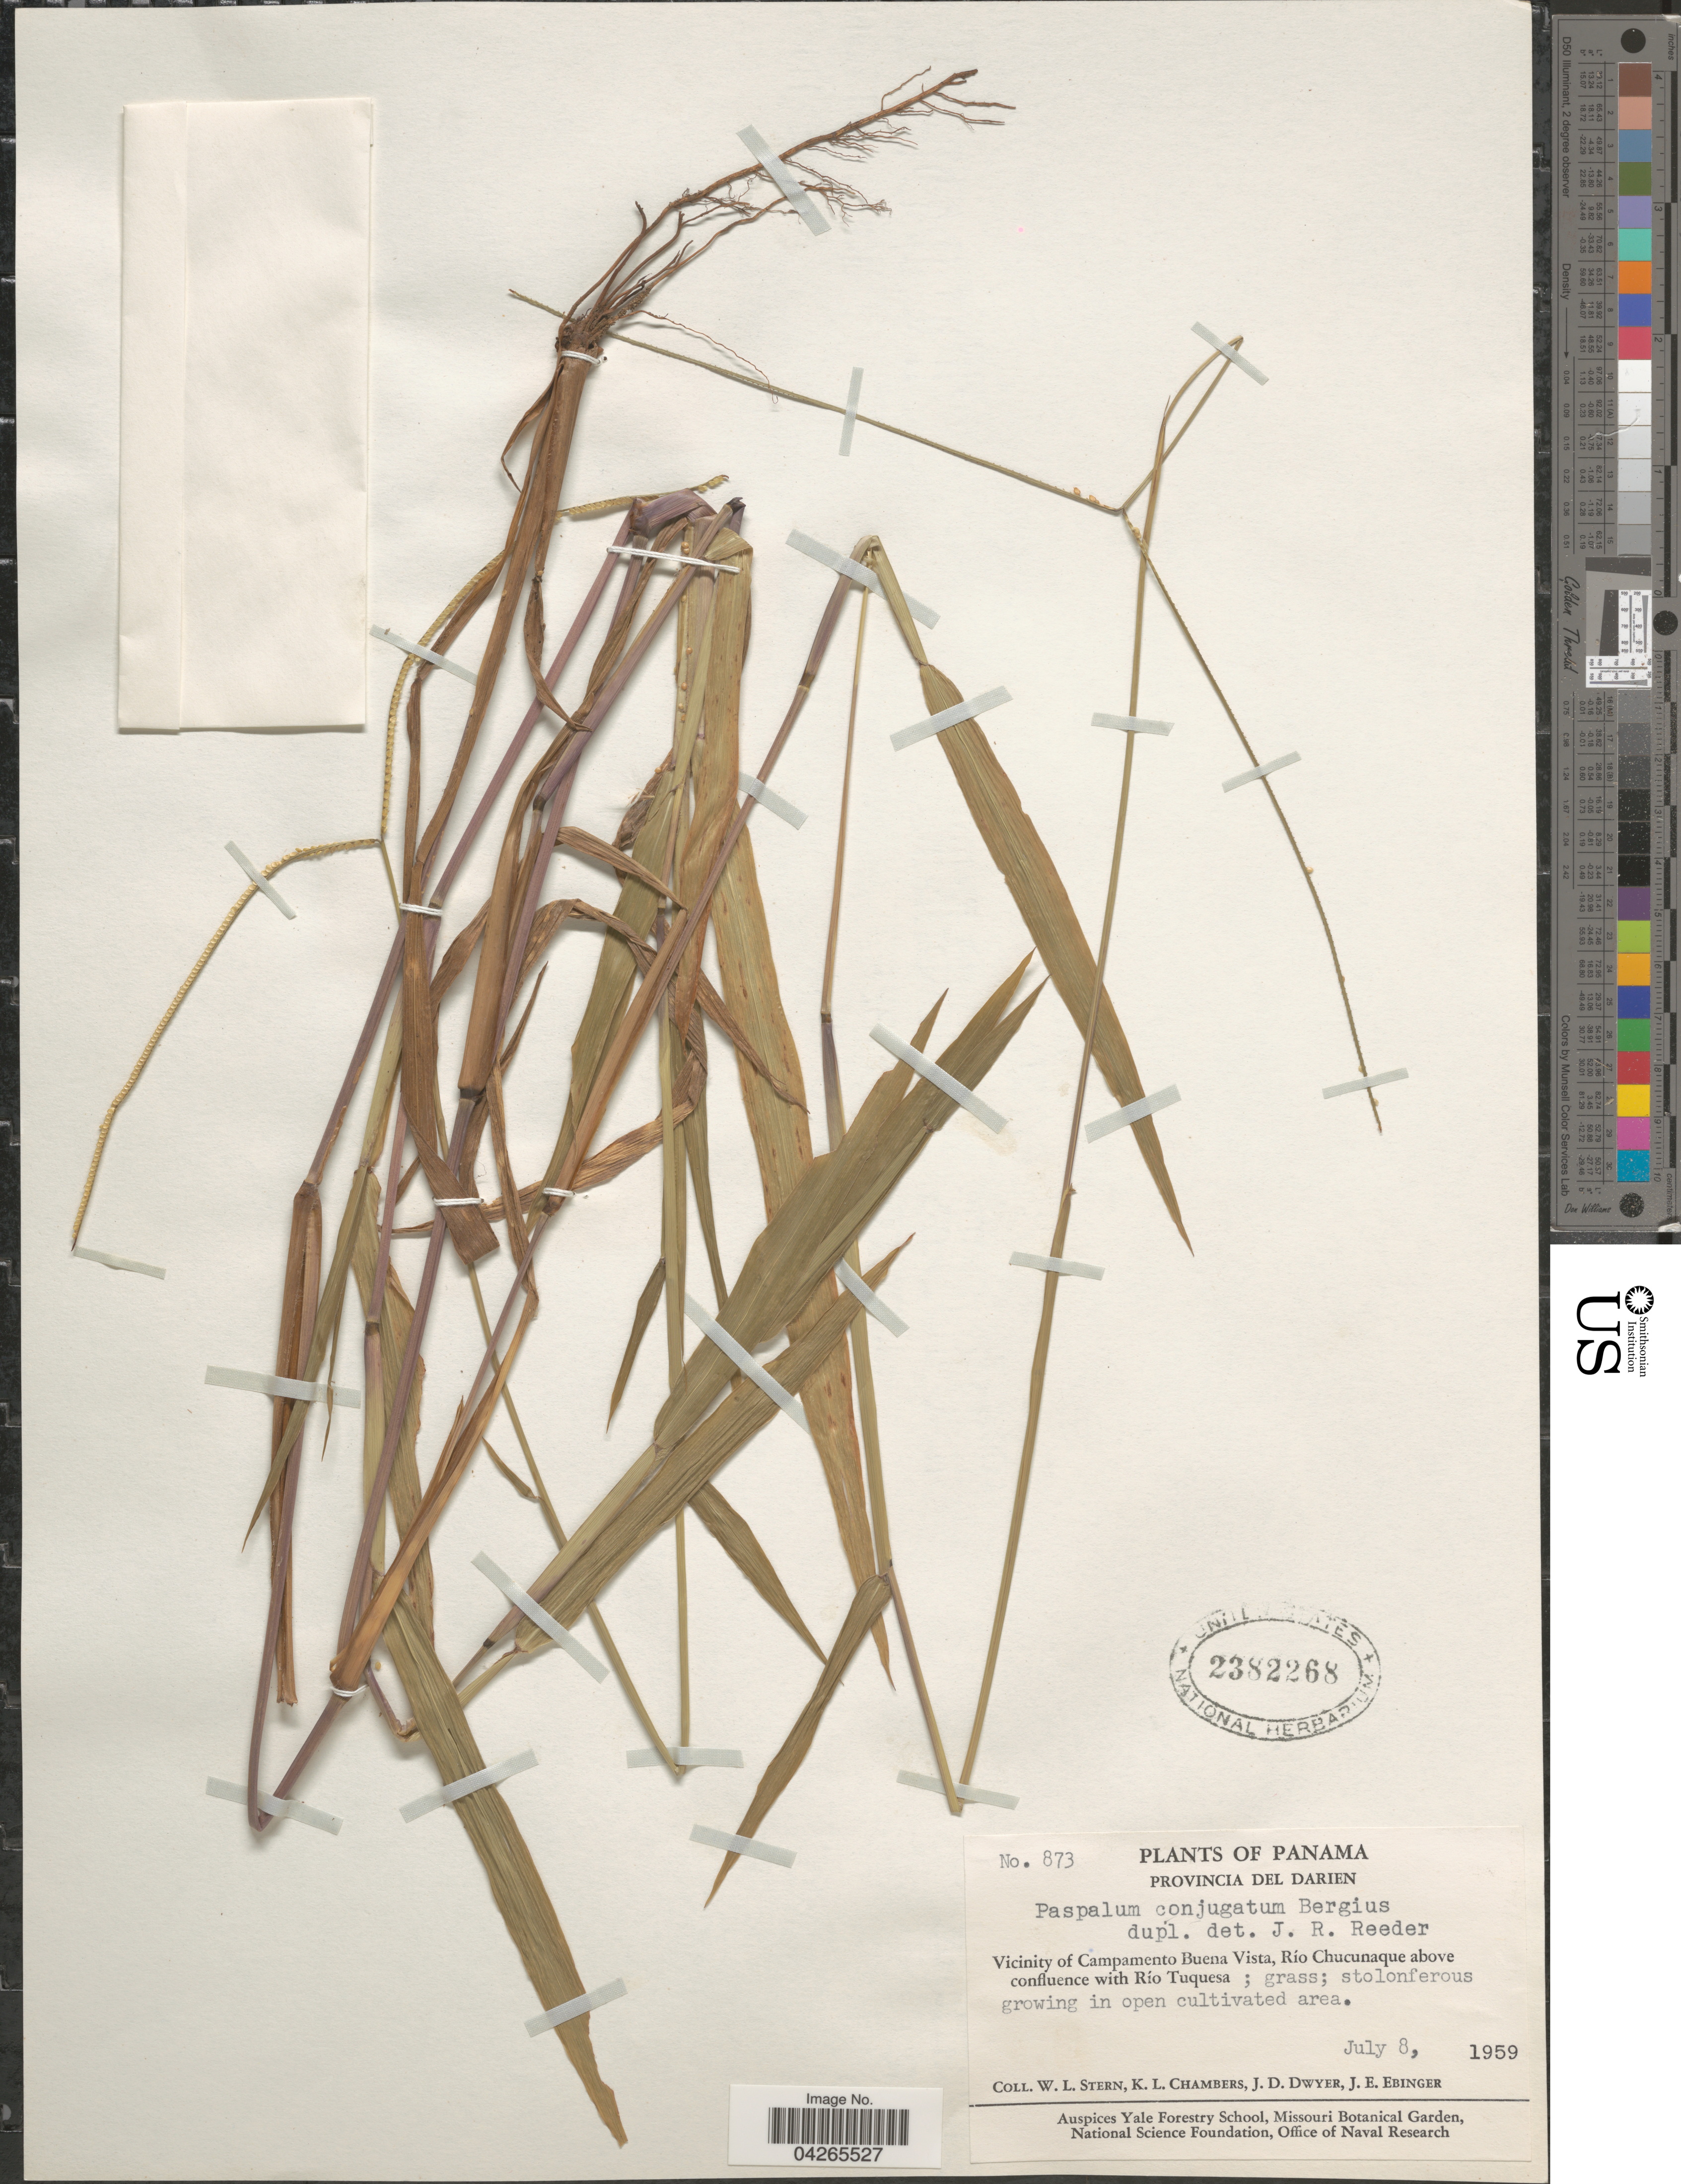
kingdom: Plantae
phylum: Tracheophyta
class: Liliopsida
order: Poales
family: Poaceae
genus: Paspalum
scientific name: Paspalum conjugatum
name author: P.J. Bergius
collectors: W. L. Stern, K. Chambers, J. D. Dwyer & J. Ebinger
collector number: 873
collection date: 1959-07-08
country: Panama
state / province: Darien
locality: Vicinity of Campamento Buena Vista, Río Chucunaque above confluence with Río Tuquesa.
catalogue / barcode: US 2382268